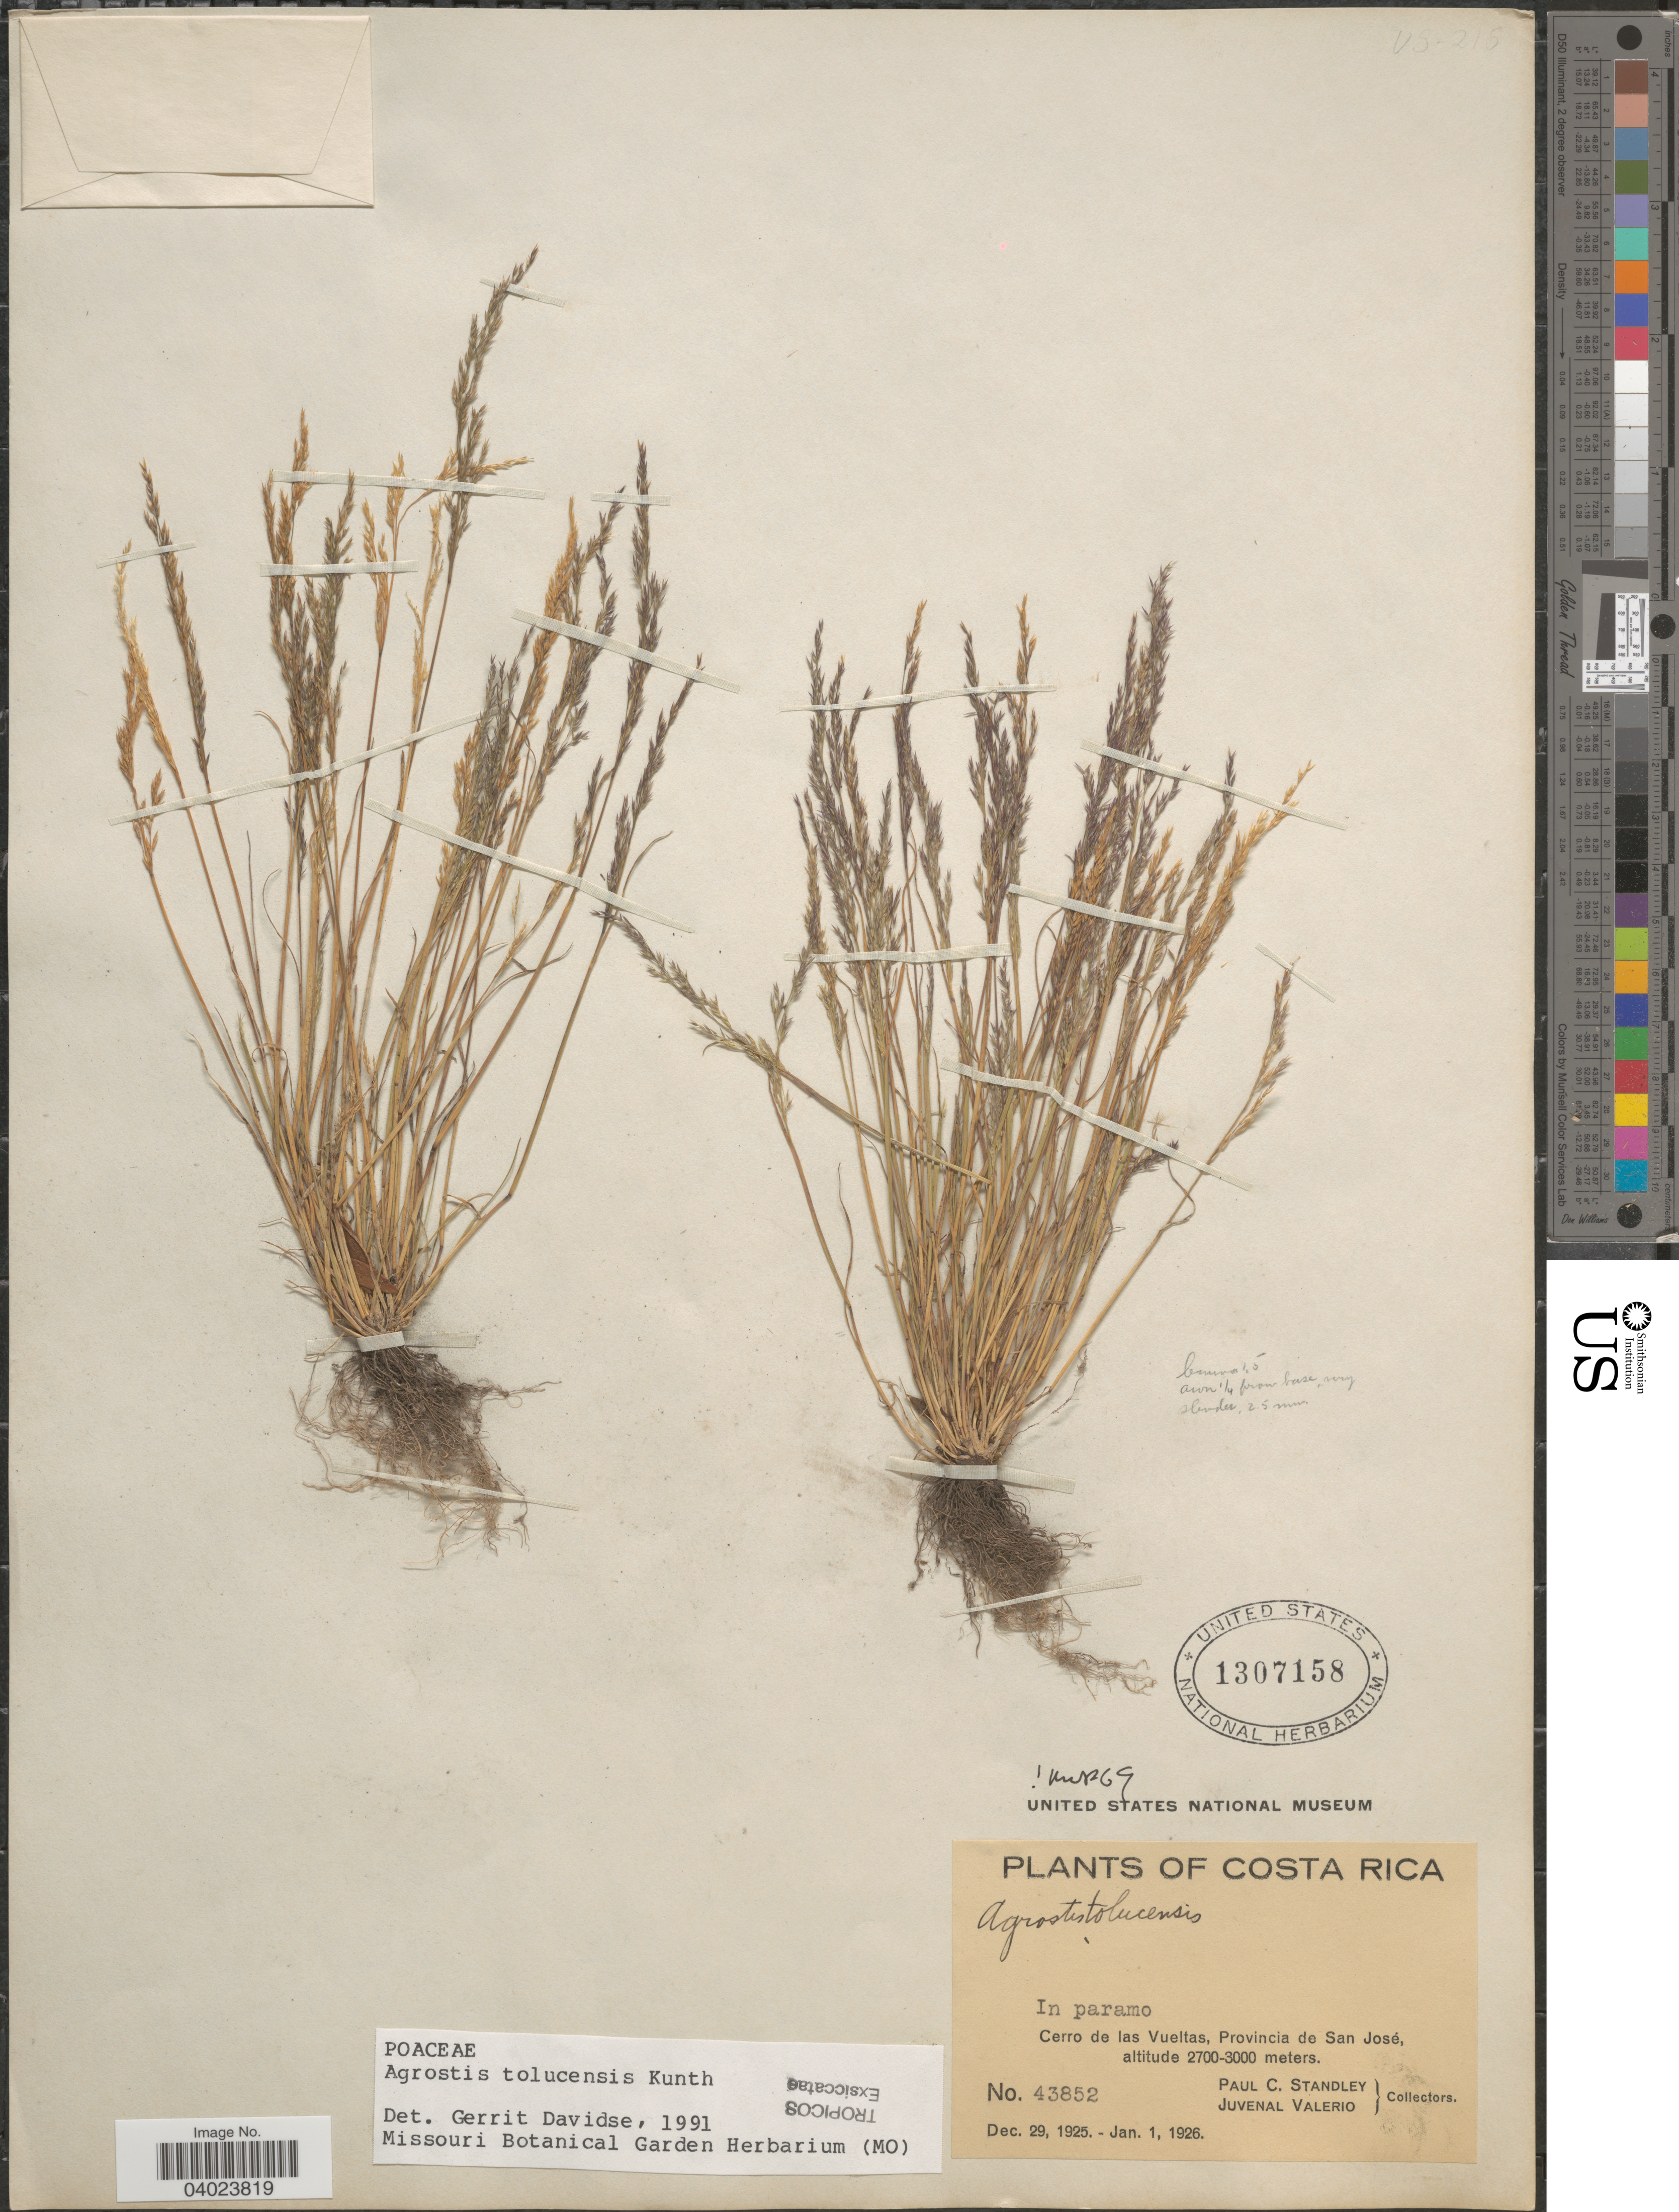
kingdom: Plantae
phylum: Tracheophyta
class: Liliopsida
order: Poales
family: Poaceae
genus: Agrostis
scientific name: Agrostis tolucensis Kunth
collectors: P. C. Standley & J. Valerio R.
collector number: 43852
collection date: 1925-12-29/1926-01-01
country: Costa Rica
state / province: San José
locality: Cerro de las Vueltas.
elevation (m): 2700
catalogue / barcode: US 1307158